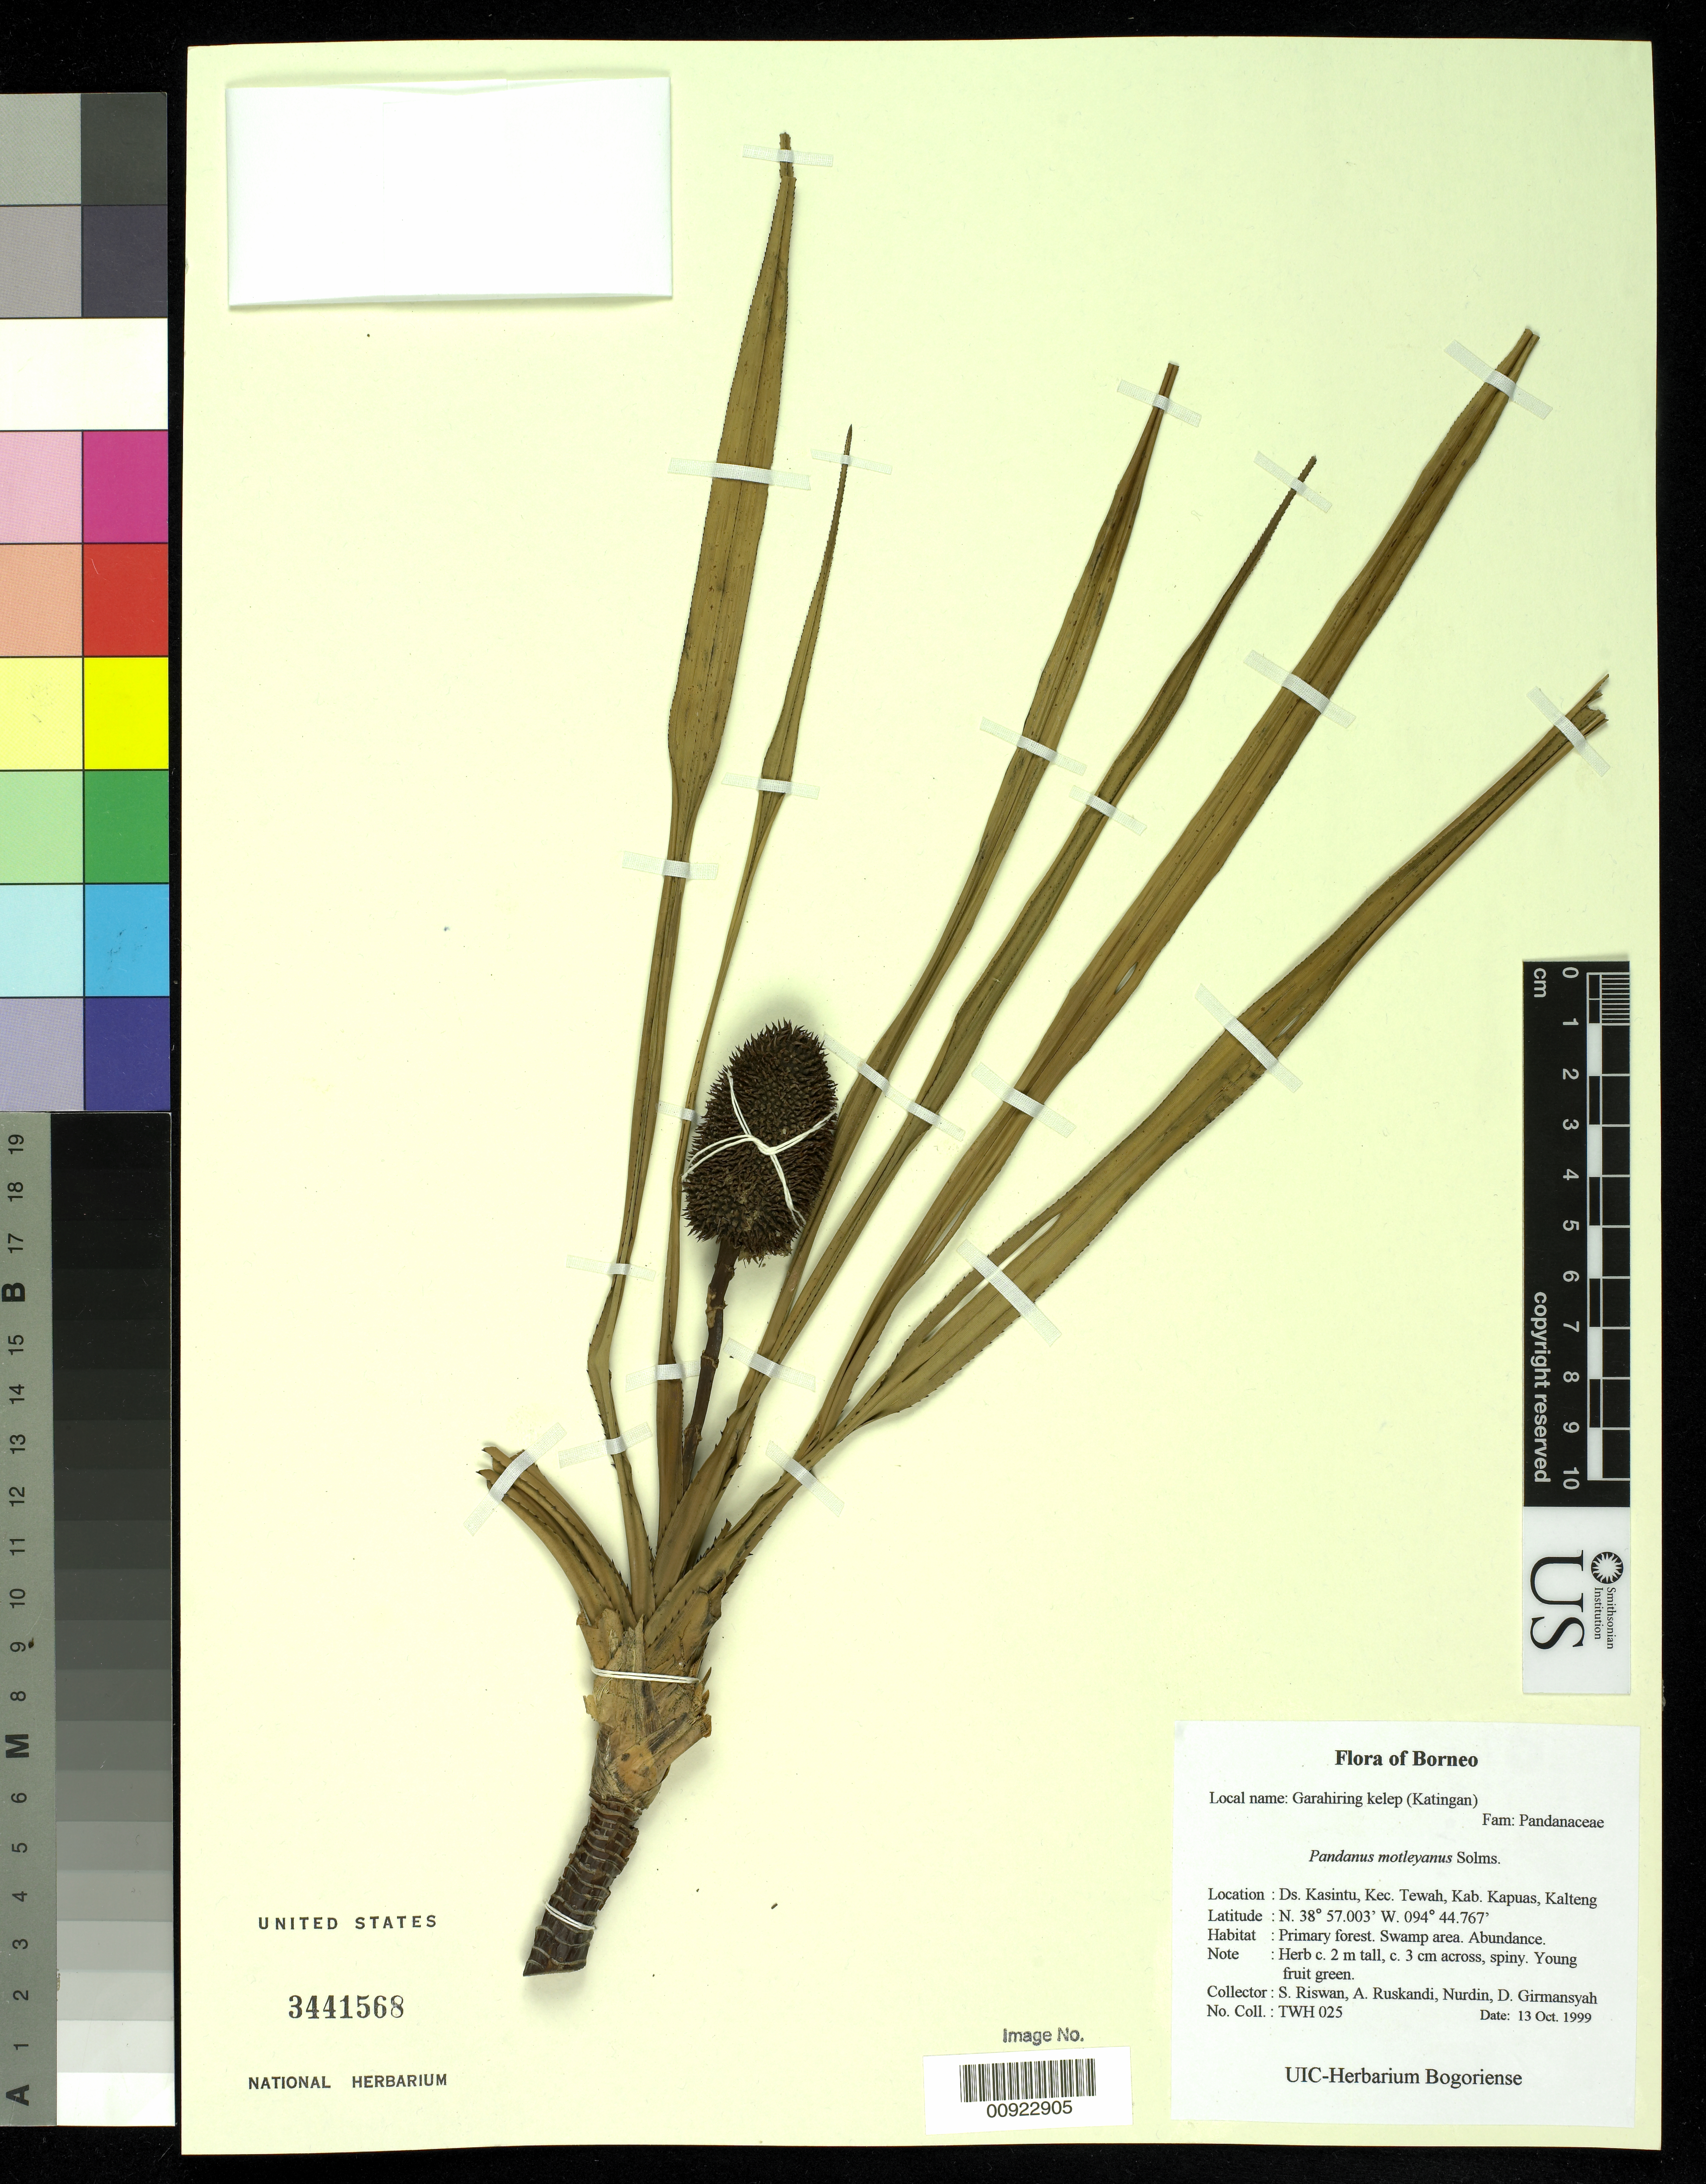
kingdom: Plantae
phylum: Tracheophyta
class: Liliopsida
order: Pandanales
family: Pandanaceae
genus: Pandanus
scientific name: Pandanus motleyanus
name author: Solms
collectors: S. Riswan, A. Ruskandi, Nurdin, D. & D. Girmansyah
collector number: TWH 025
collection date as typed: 13 Oct 1999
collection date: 1999-10-13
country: Indonesia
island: Borneo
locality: Ds. Kasintu, Kec. Tewah, Kab. Kapuas, Kalteng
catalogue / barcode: US 3441568